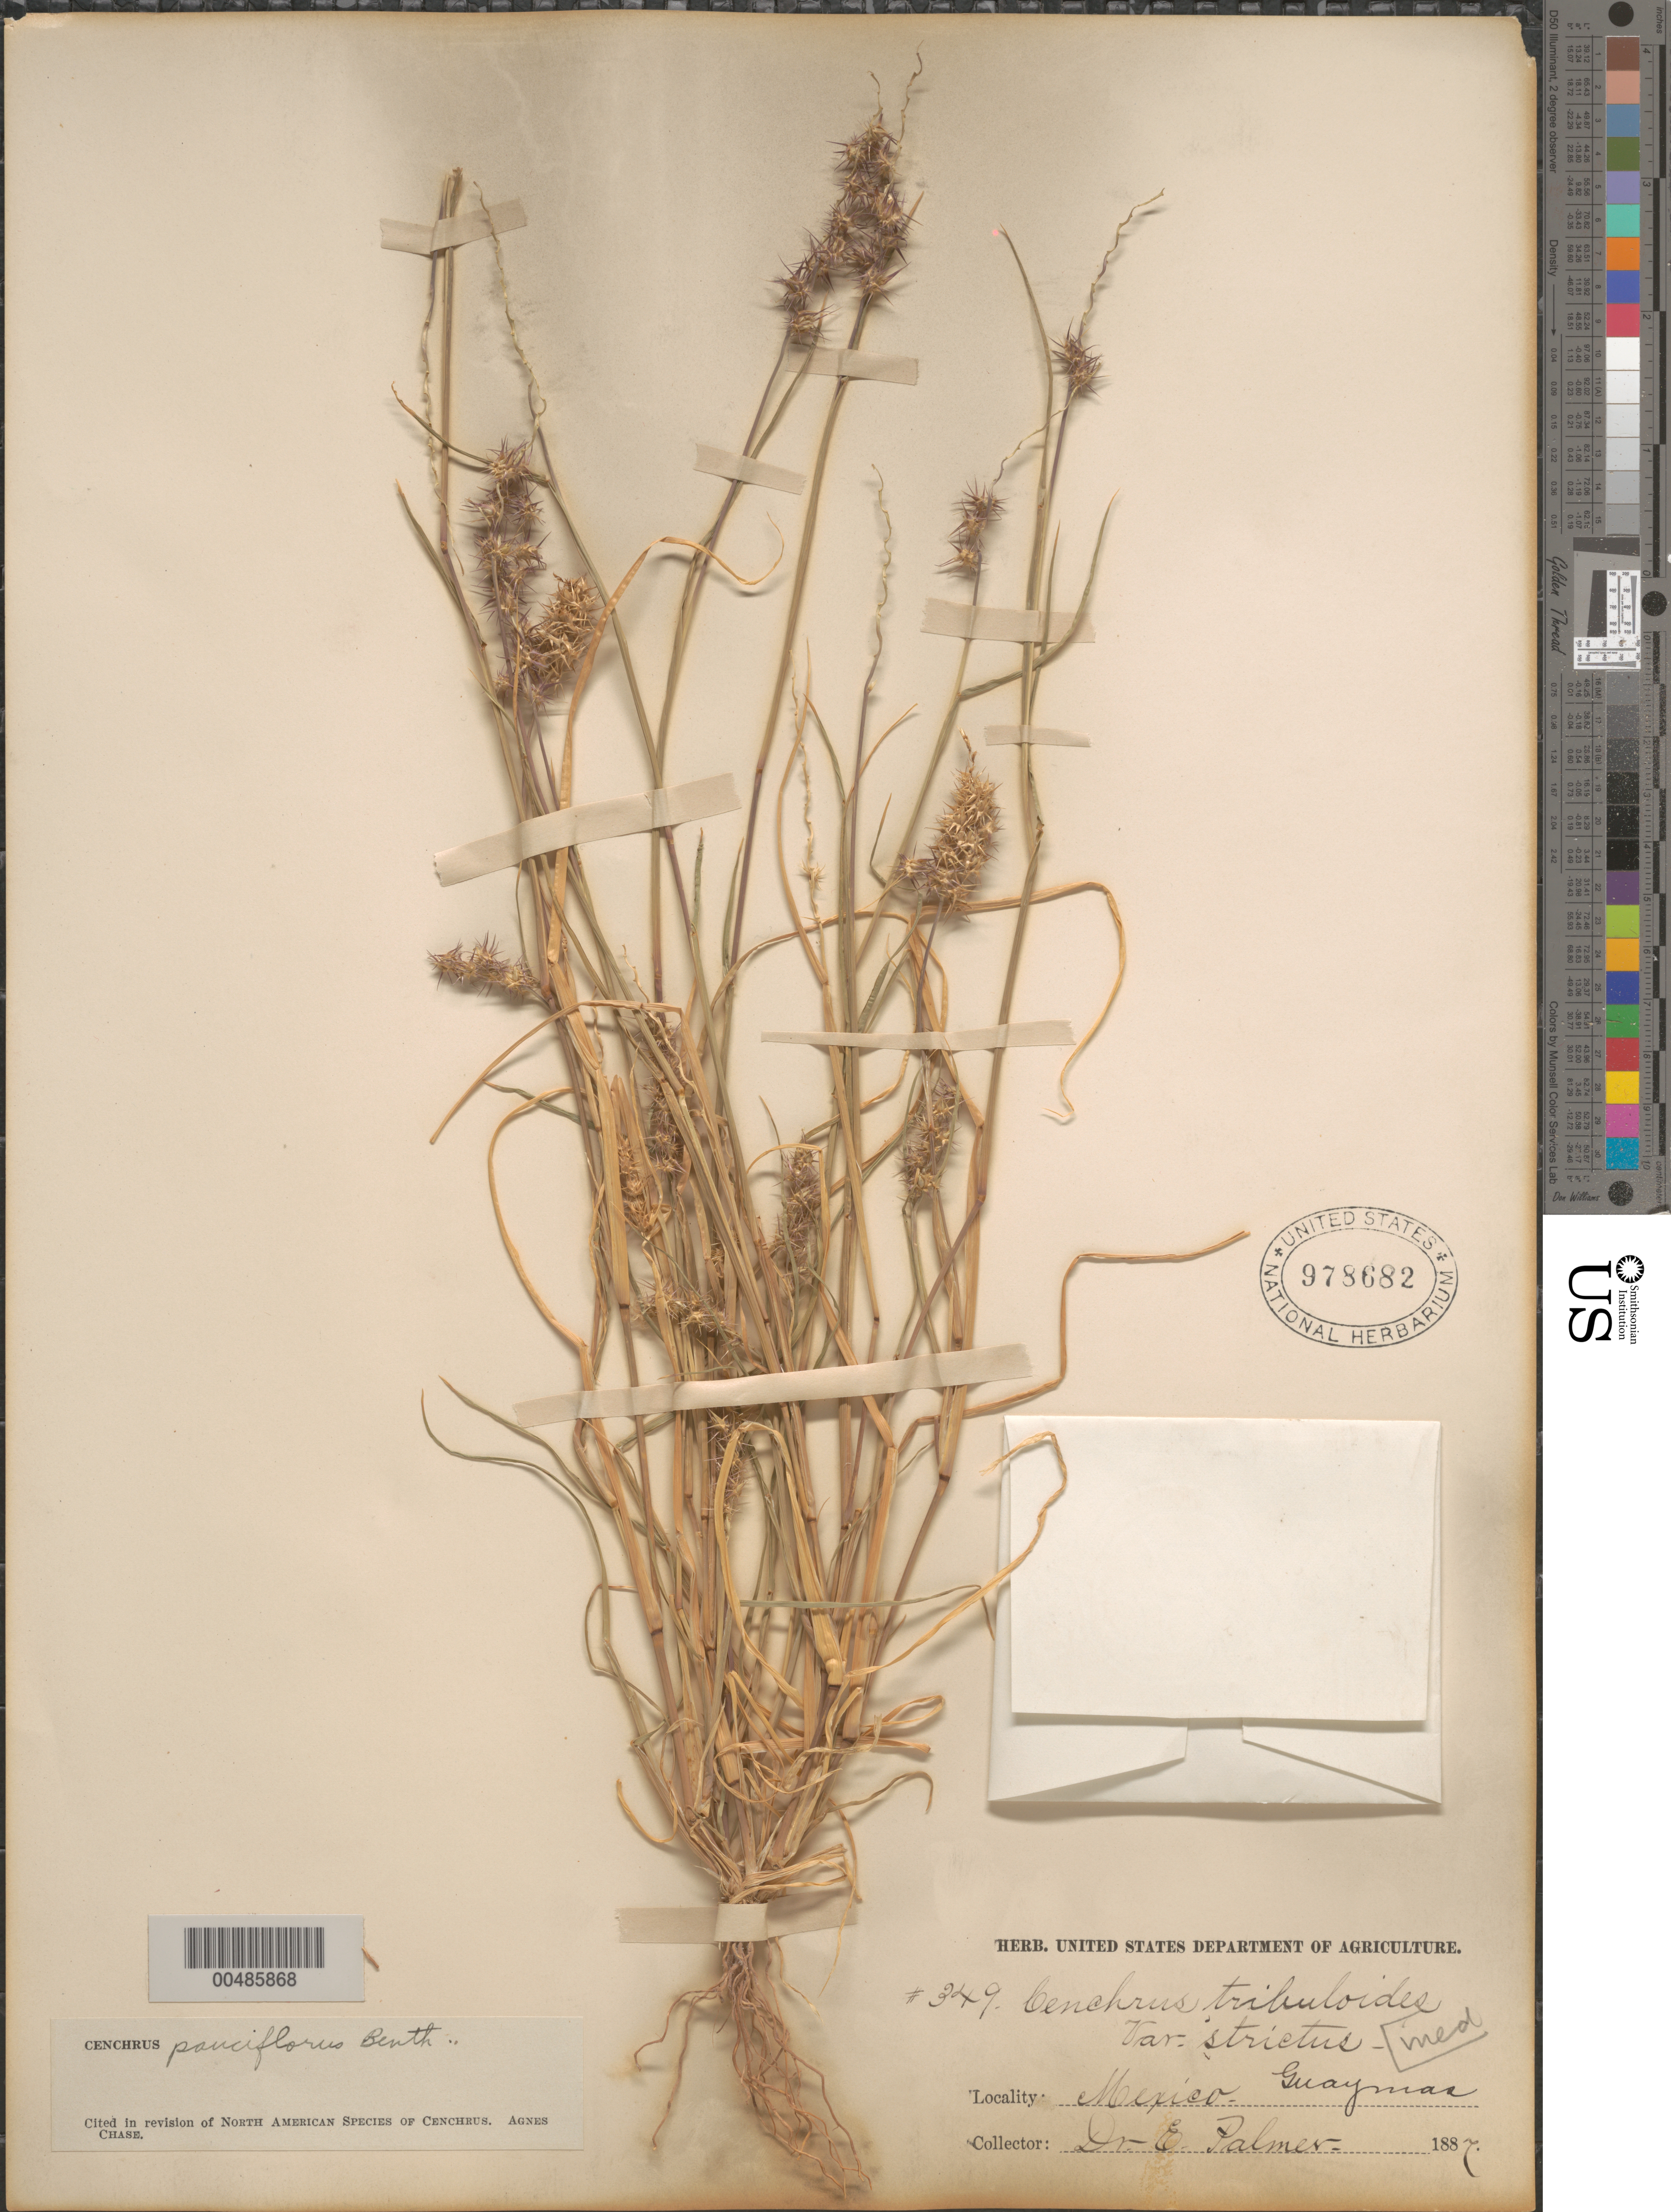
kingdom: Plantae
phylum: Tracheophyta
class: Liliopsida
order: Poales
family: Poaceae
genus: Cenchrus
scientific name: Cenchrus longispinus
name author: (Hack.) Fernald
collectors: E. Palmer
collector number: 349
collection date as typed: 1887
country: Mexico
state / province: Sonora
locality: Guaymas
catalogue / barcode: US 978682